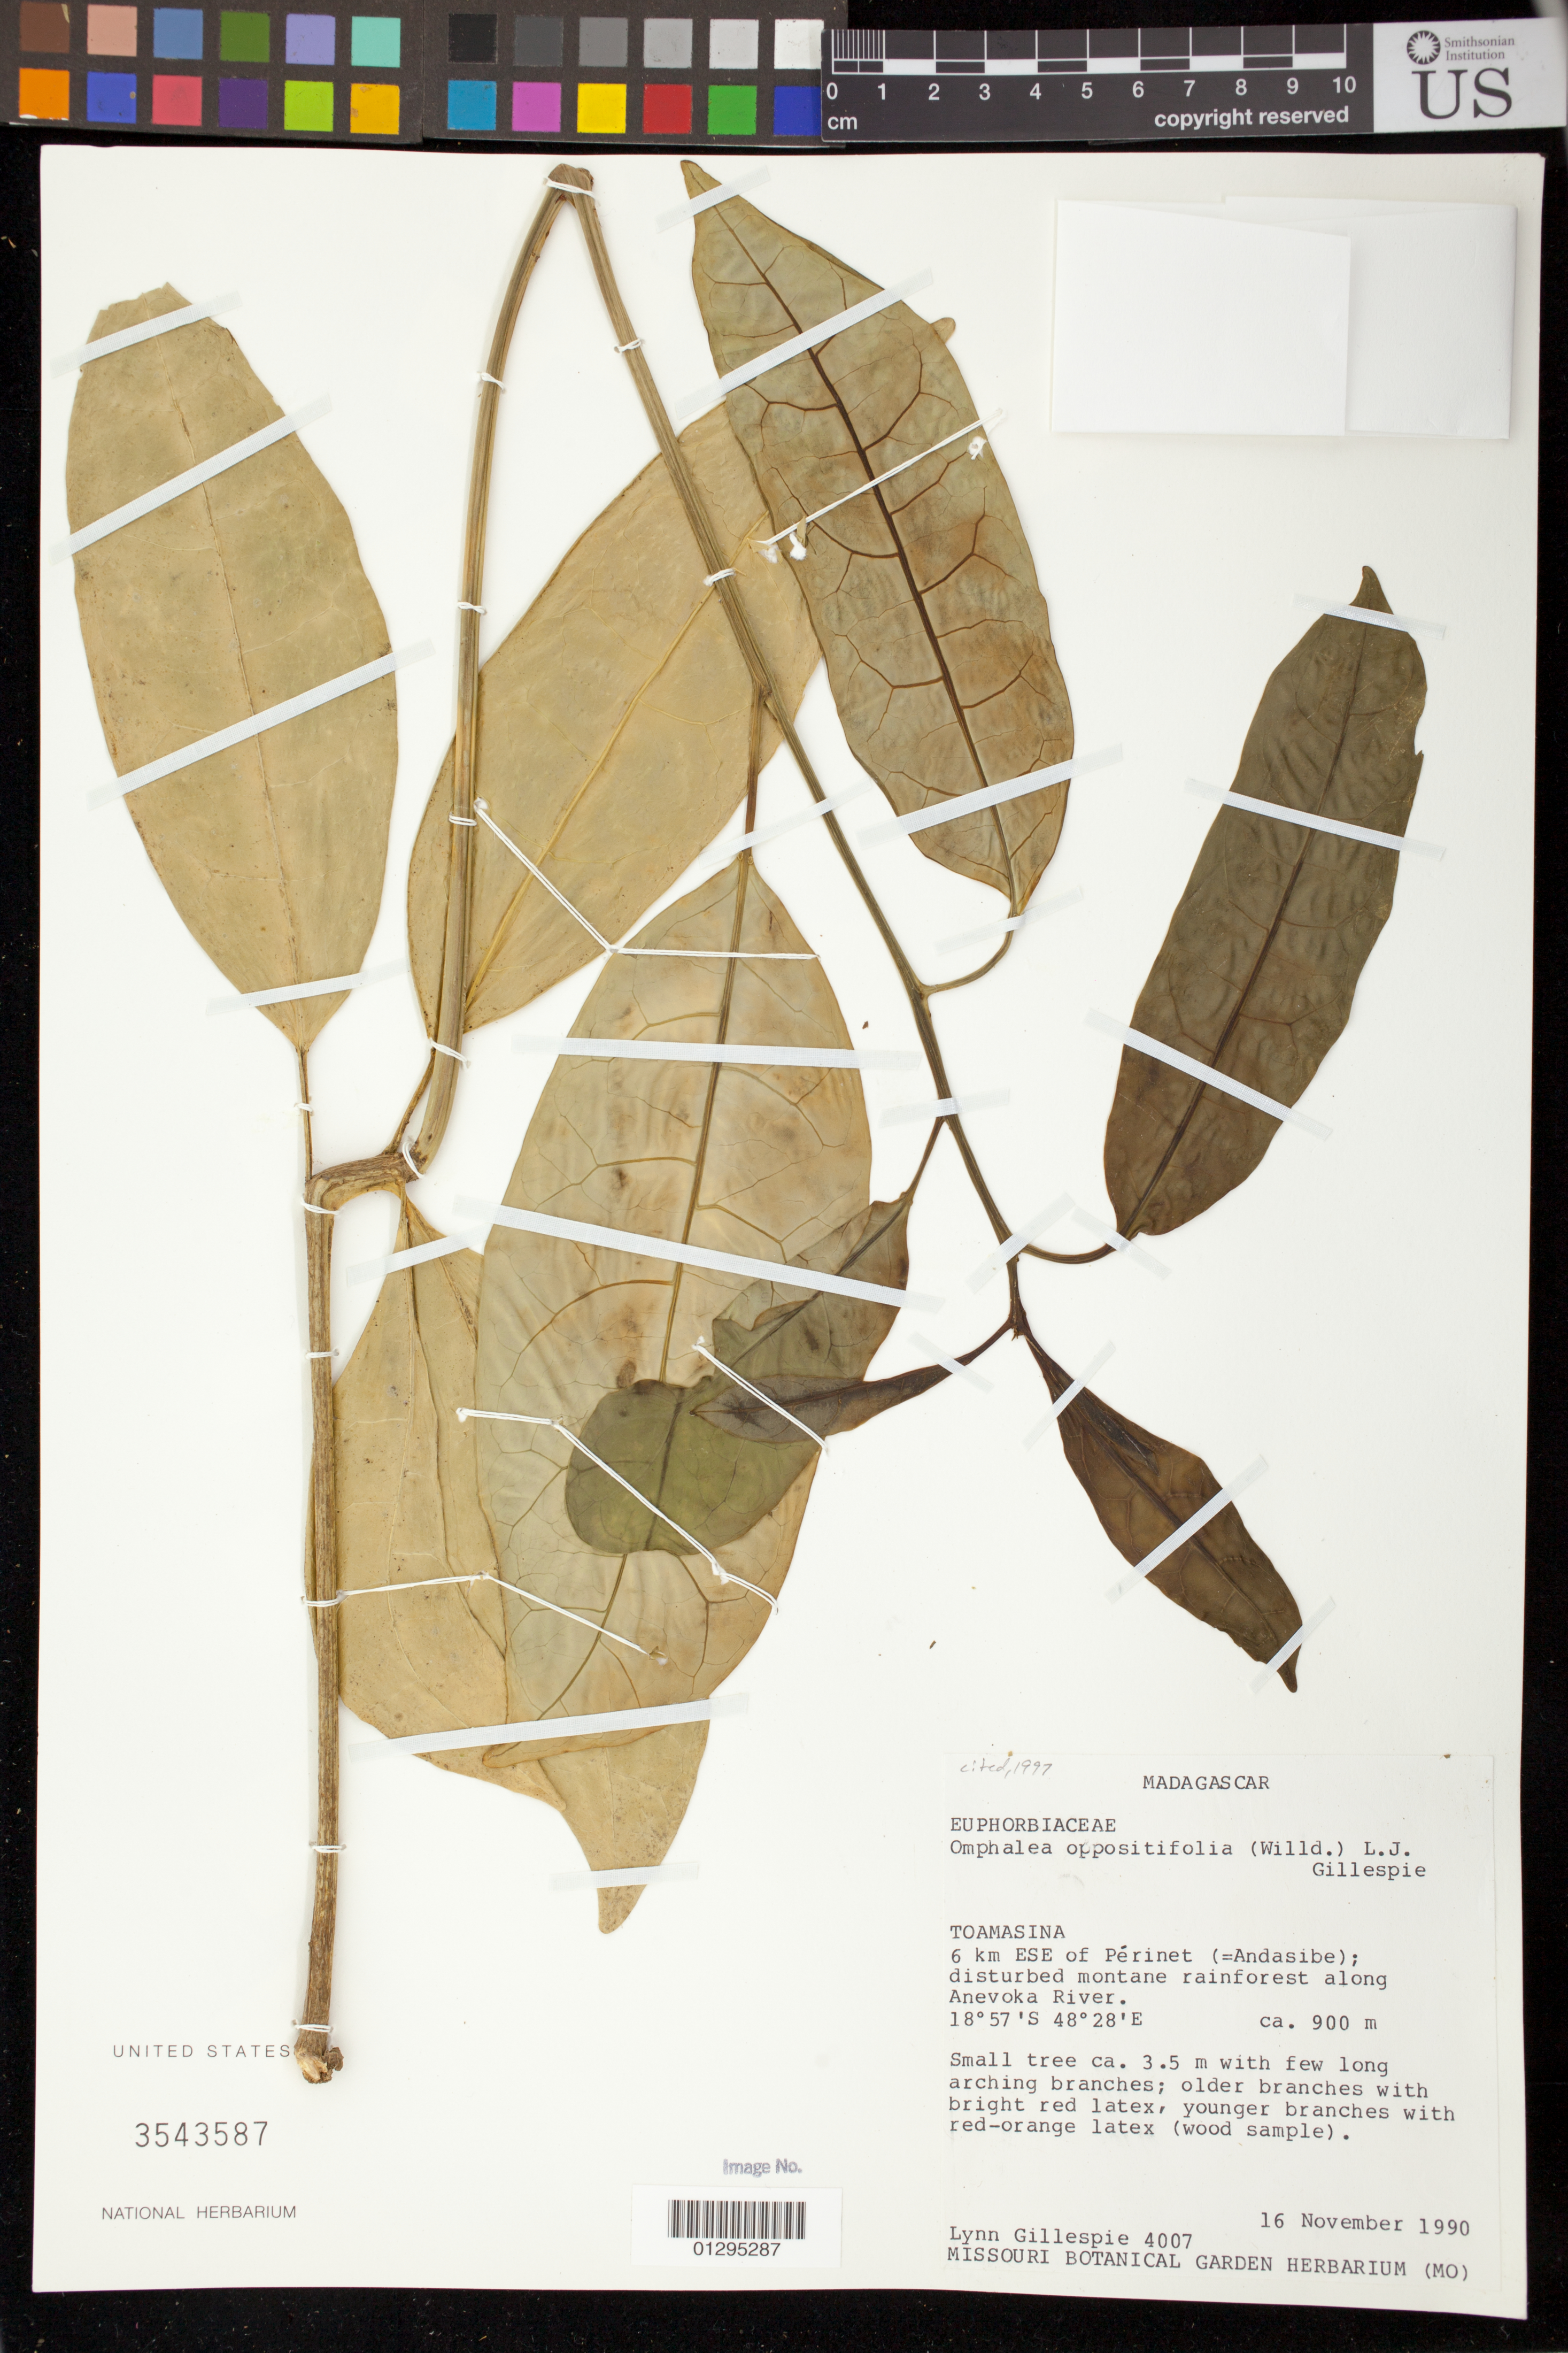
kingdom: Plantae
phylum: Tracheophyta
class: Magnoliopsida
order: Malpighiales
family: Euphorbiaceae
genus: Omphalea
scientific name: Omphalea oppositifolia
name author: (Willd.) L.J. Gillespie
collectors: L. J. Gillespie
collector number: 4007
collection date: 1990-11-16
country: Madagascar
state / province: Atsinanana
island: Madagascar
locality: Toamasina. 6 km ESE of Perinet (=Andasibe); rainforest along Anevoka River.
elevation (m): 900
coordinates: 18°57'S, 48°28'E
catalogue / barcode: US 3543587